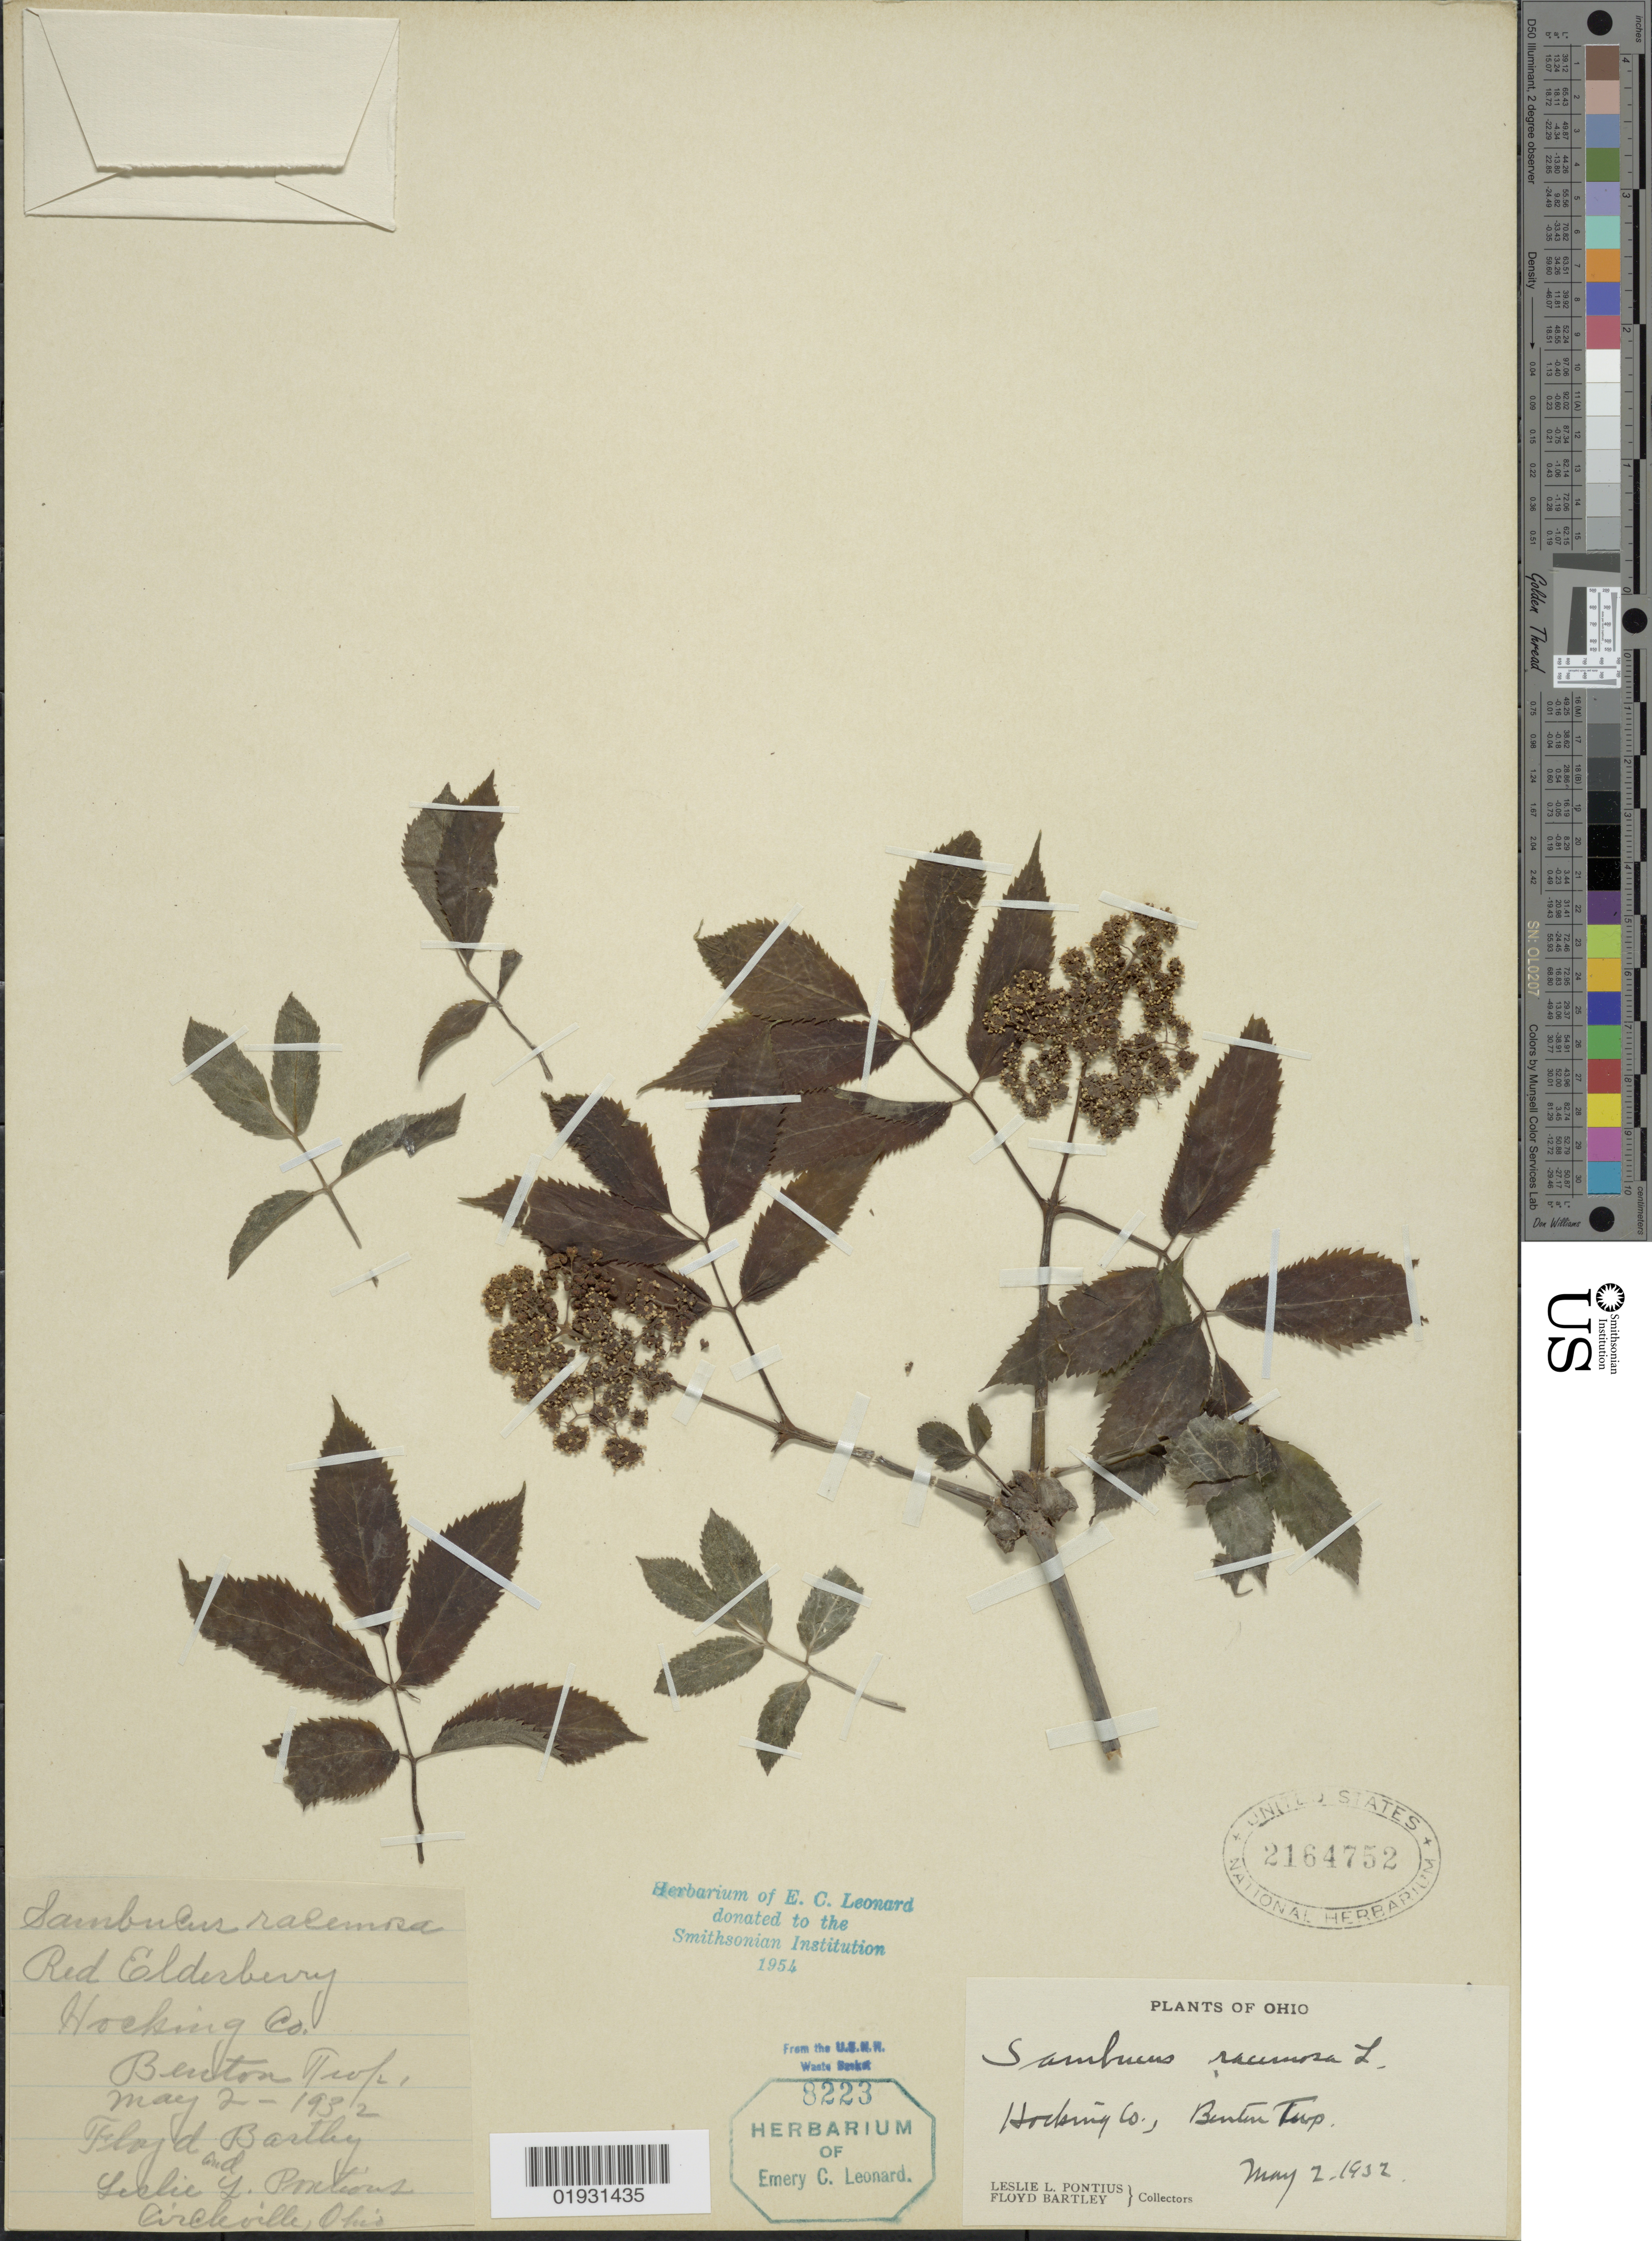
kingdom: Plantae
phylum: Tracheophyta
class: Magnoliopsida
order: Dipsacales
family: Viburnaceae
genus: Sambucus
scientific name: Sambucus racemosa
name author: L.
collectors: L. Pontius & F. Bartley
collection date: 1932-05-02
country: United States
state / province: Ohio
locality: Hocking Co., Benton Twp.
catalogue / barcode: US 2164752